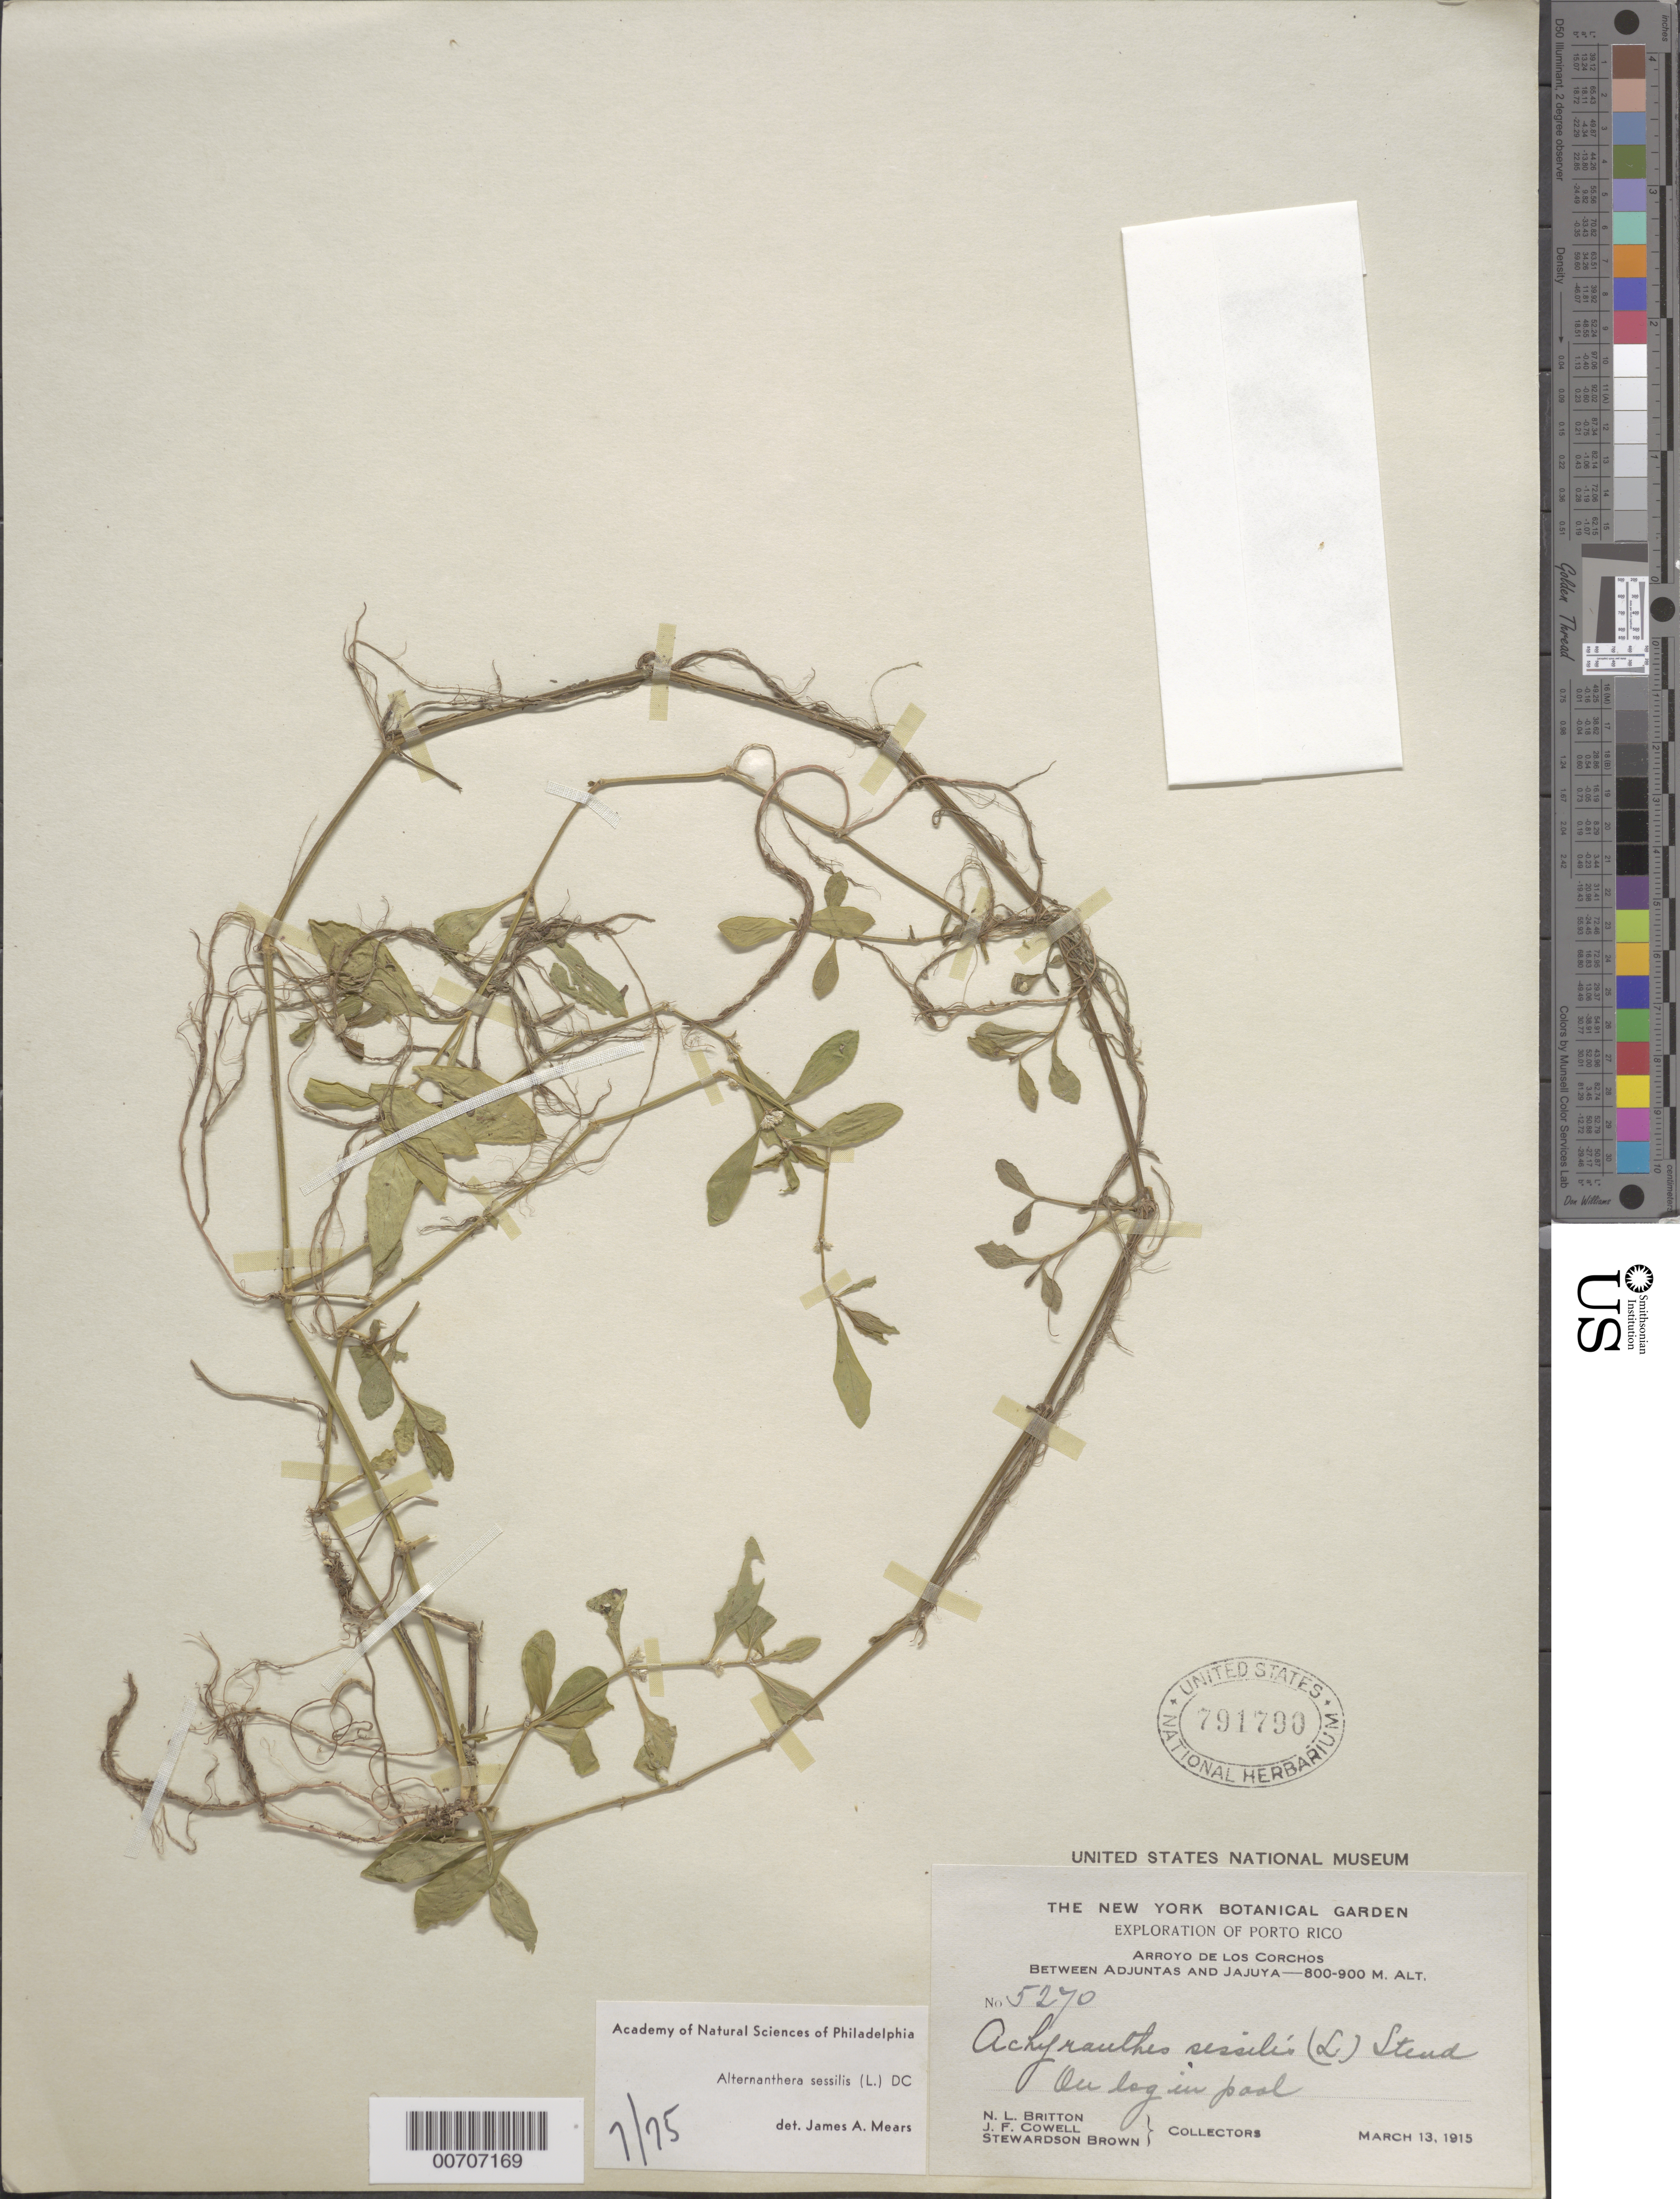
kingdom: Plantae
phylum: Tracheophyta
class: Magnoliopsida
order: Caryophyllales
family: Amaranthaceae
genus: Alternanthera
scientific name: Alternanthera sessilis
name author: (L.) DC.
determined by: Mears, J. A., (PH), Academy of Natural Sciences of Philadelphia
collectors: N. Britton, J. F. Cowell & S. Brown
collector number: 5270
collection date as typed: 13 Mar 1915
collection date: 1915-03-13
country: Puerto Rico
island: Greater Antilles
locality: Arroyo de Los Corchos, Btw. Adjuntas and Jajuya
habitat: On log in pool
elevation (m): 800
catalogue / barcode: US 791790